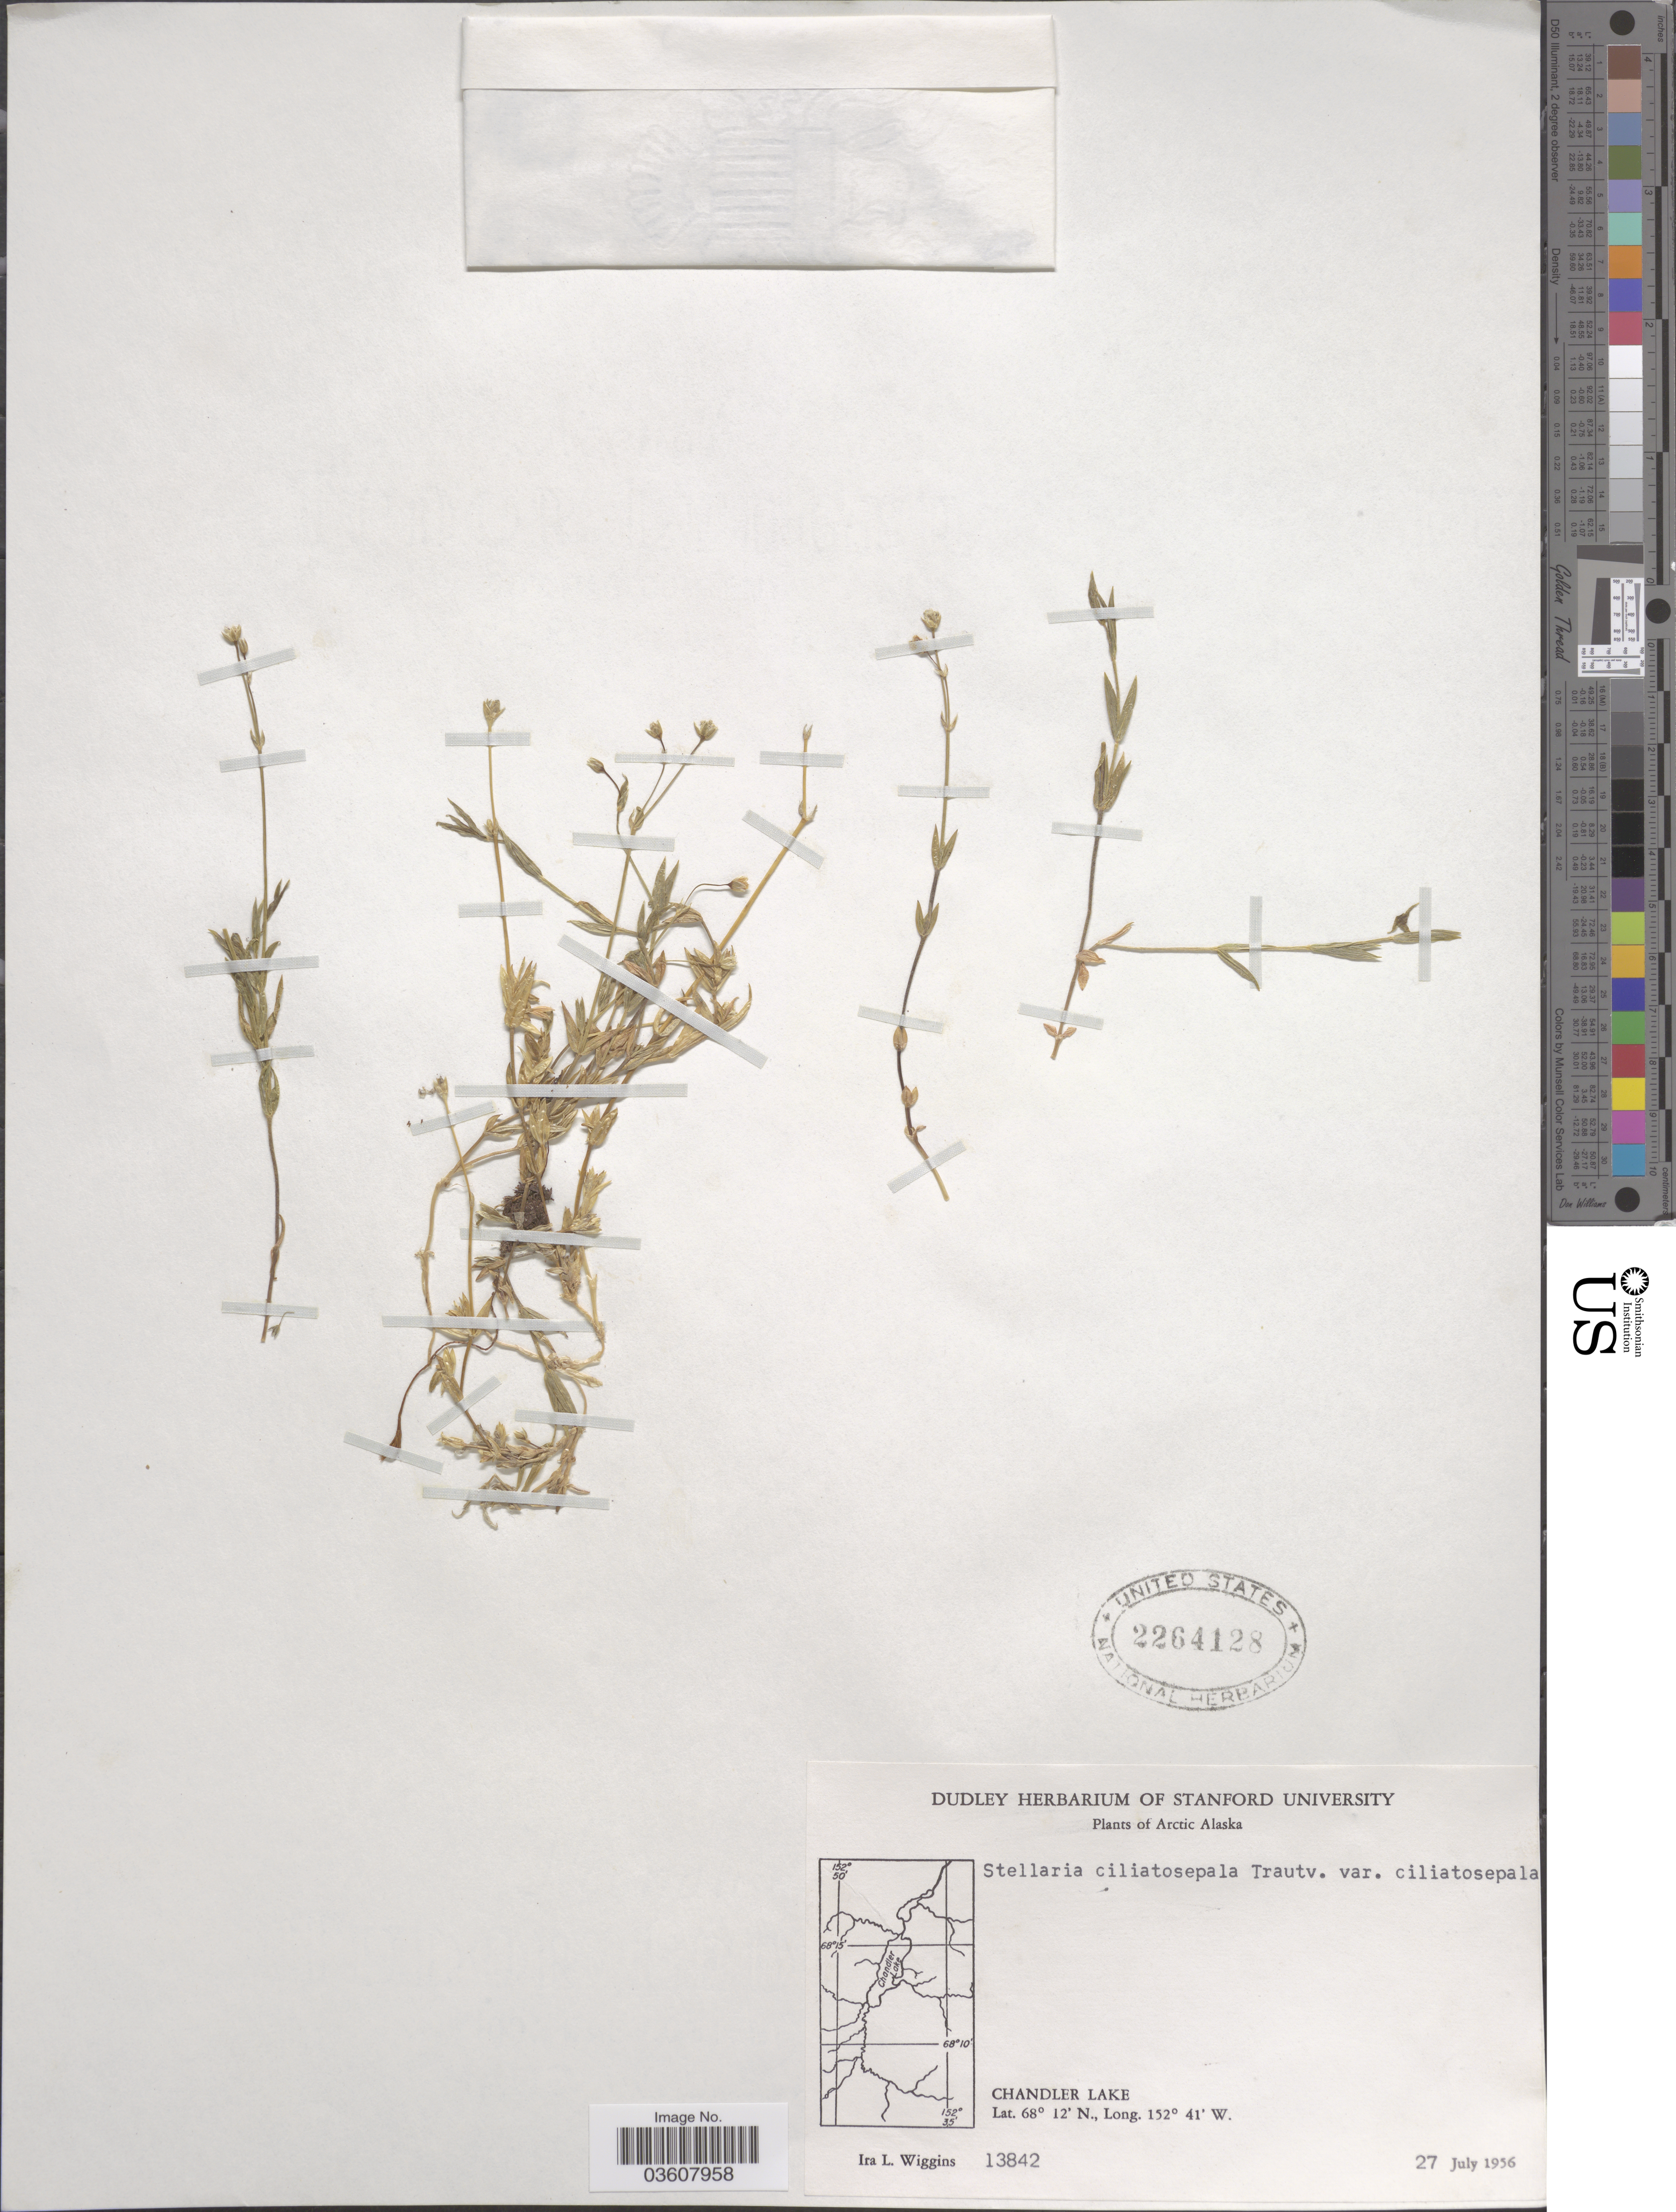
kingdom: Plantae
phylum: Tracheophyta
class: Magnoliopsida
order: Caryophyllales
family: Caryophyllaceae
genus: Stellaria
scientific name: Stellaria ciliatosepala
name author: Trautv.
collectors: I. L. Wiggins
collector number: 13842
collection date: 1956-07-27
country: United States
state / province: Alaska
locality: Arctic Alaska, Chandler Lake.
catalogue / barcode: US 2264128